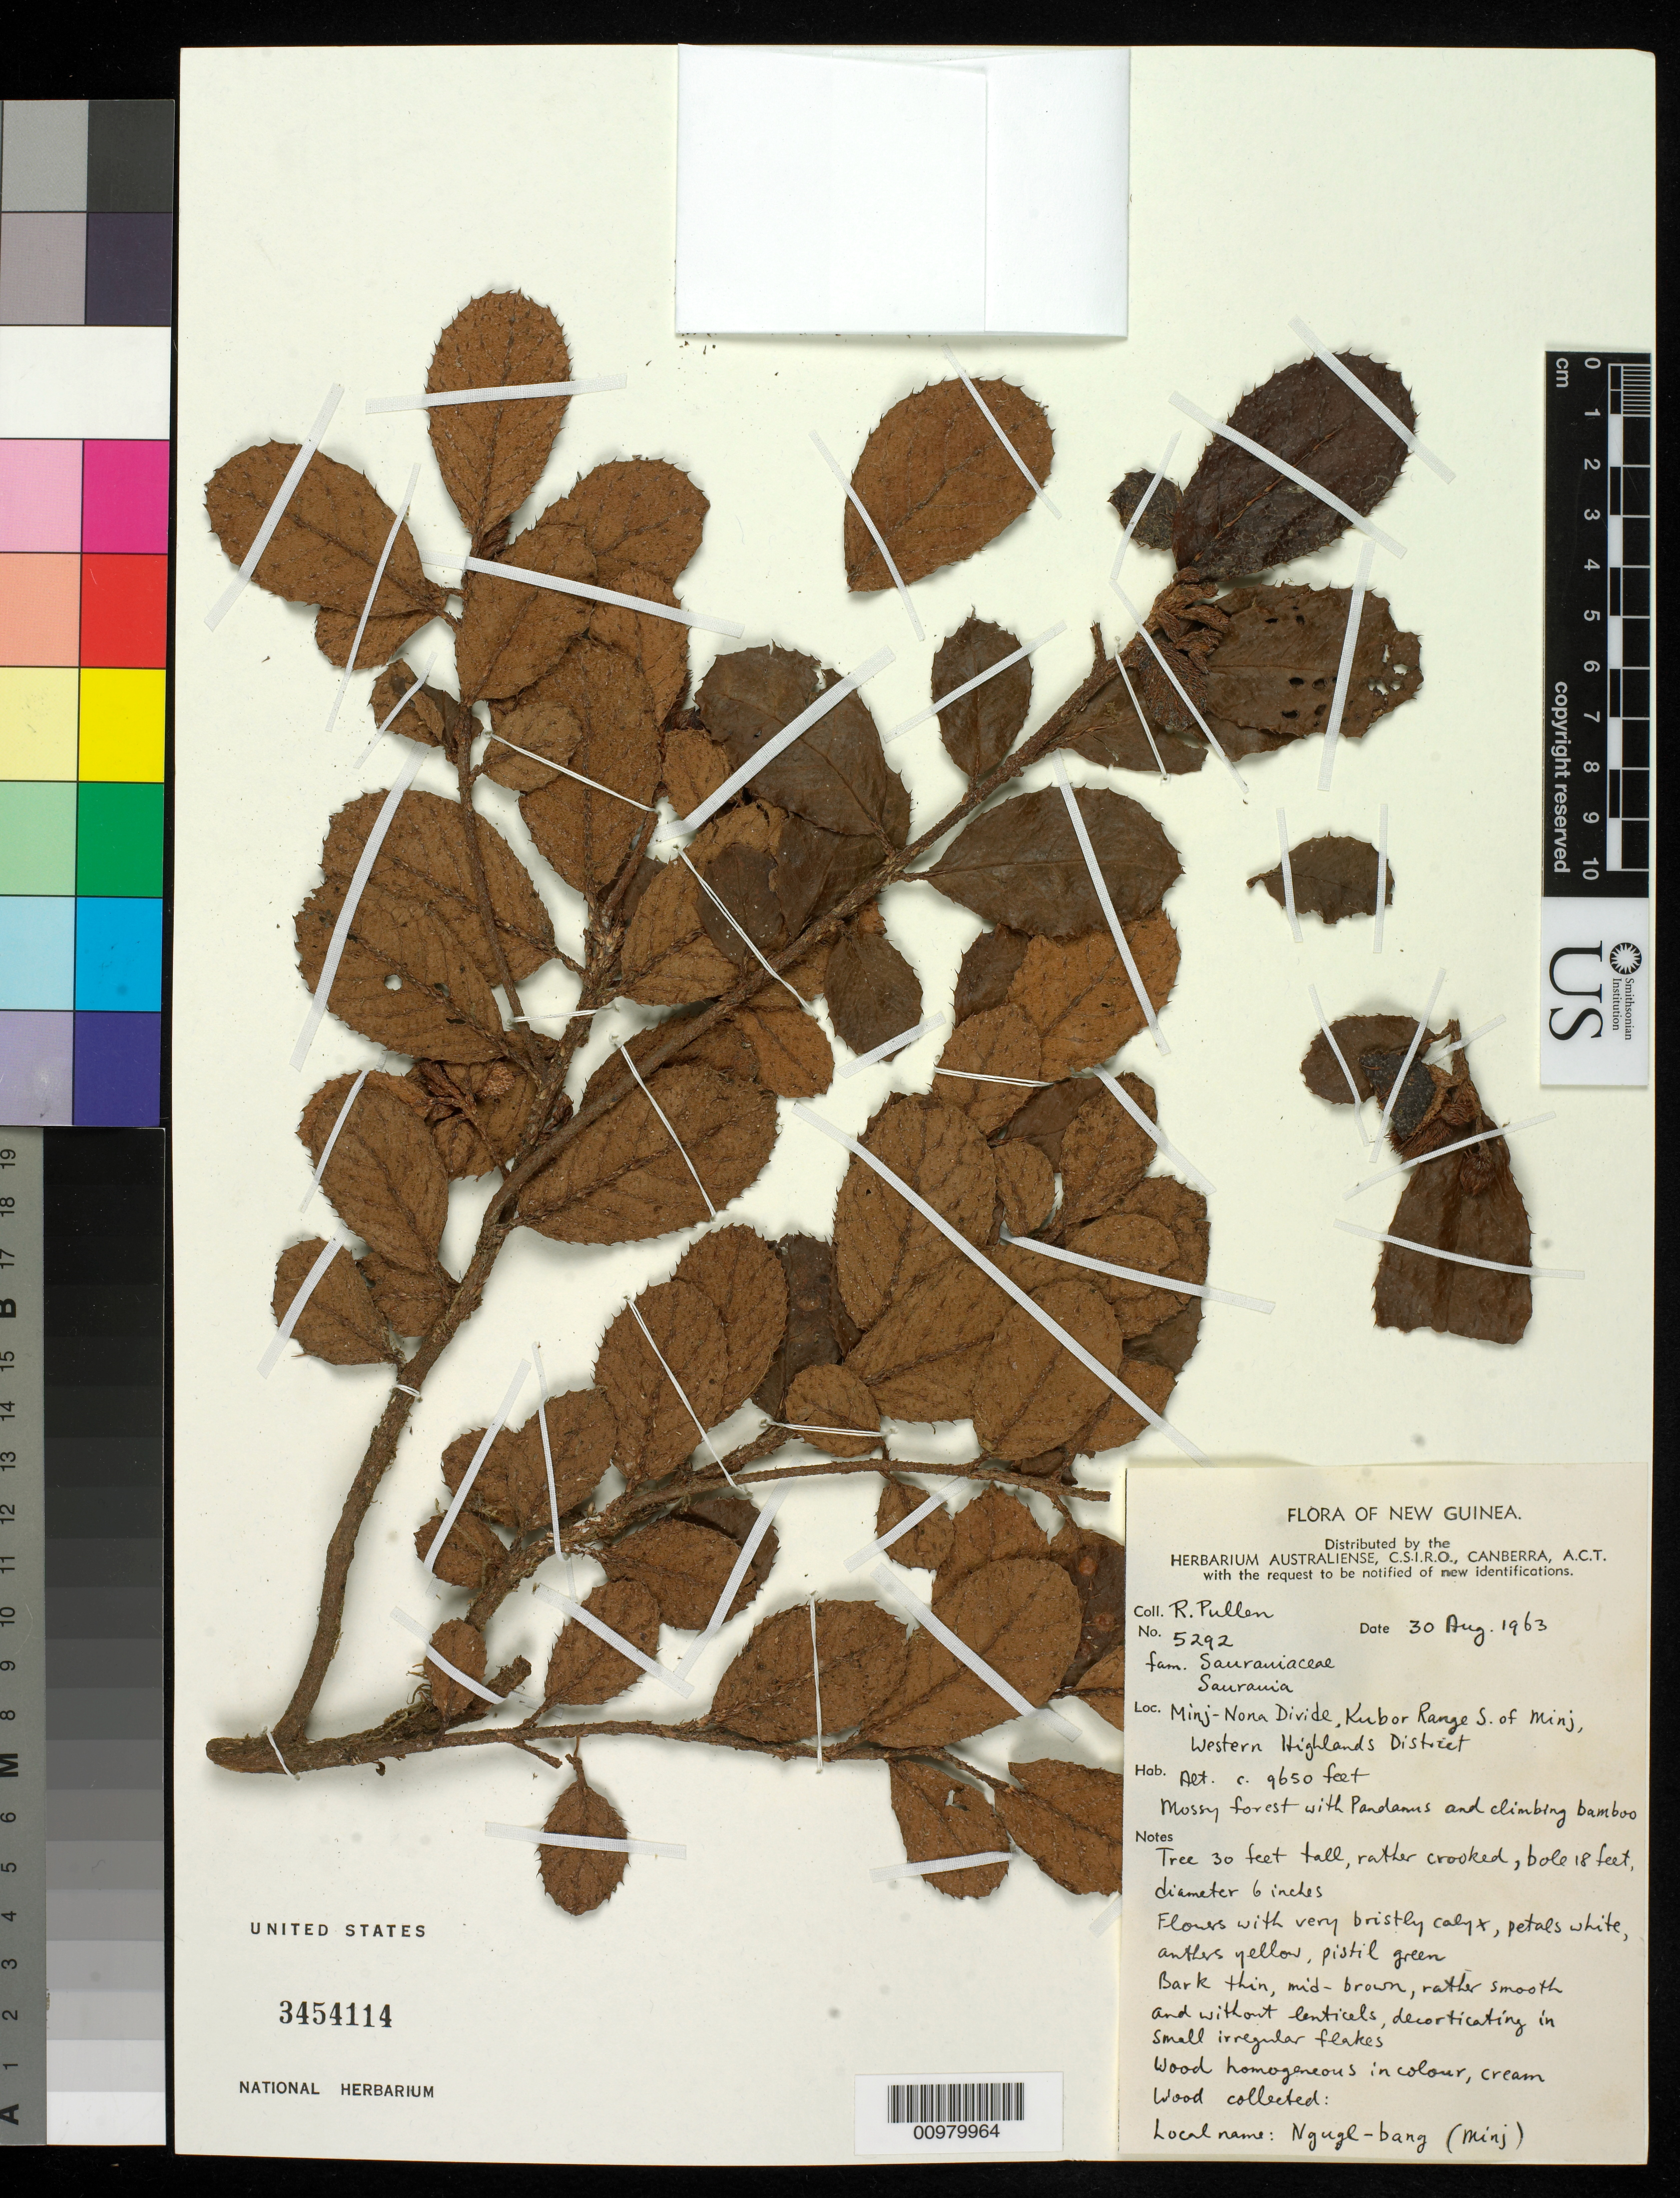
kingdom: Plantae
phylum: Tracheophyta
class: Magnoliopsida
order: Ericales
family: Actinidiaceae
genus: Saurauia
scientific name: Saurauia sp.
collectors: R. Pullen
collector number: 5292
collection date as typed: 30 Aug 1963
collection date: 1963-08-30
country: Papua New Guinea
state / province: Western Highlands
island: New Guinea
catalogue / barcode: US 3454114